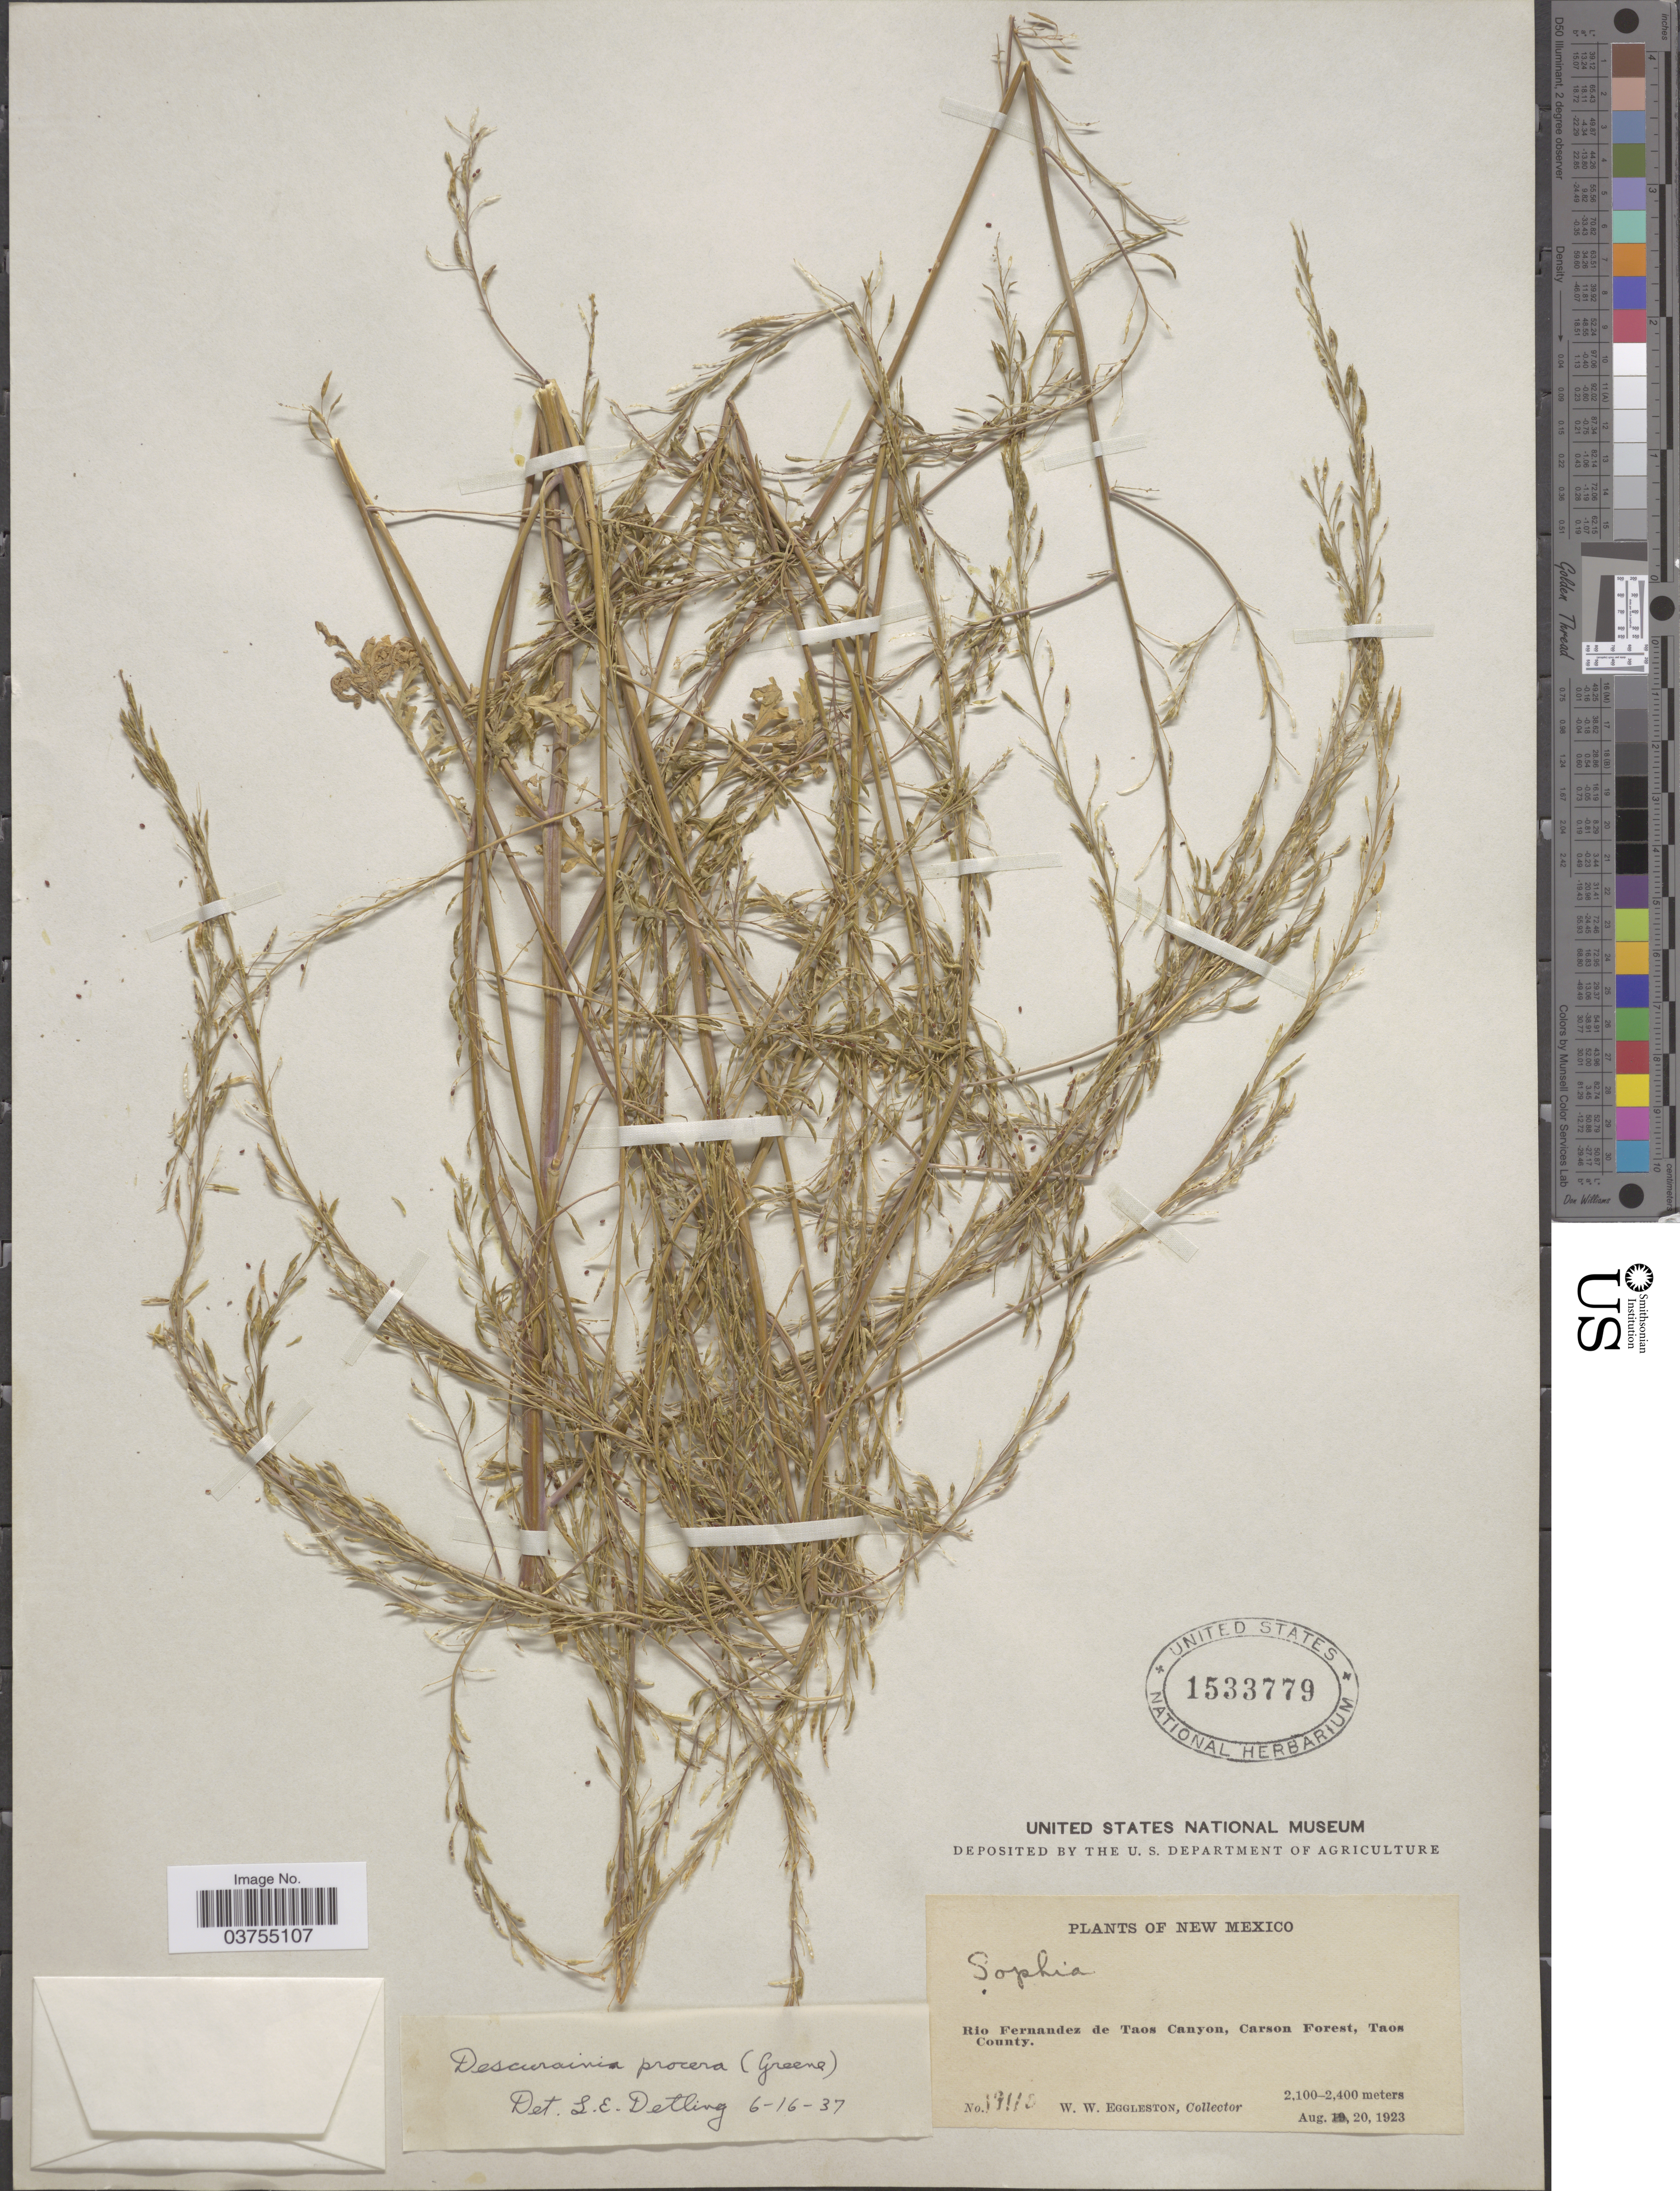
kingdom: Plantae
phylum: Tracheophyta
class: Magnoliopsida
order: Brassicales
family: Brassicaceae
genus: Descurainia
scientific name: Descurainia richardsonii subsp. procera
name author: (Greene) Detling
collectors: W. W. Eggleston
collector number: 19110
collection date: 1923-08-20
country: United States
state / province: New Mexico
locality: Rio Fernandez de Taos Canyon, Carson Forest, Taos County.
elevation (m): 2100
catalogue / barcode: US 1533779